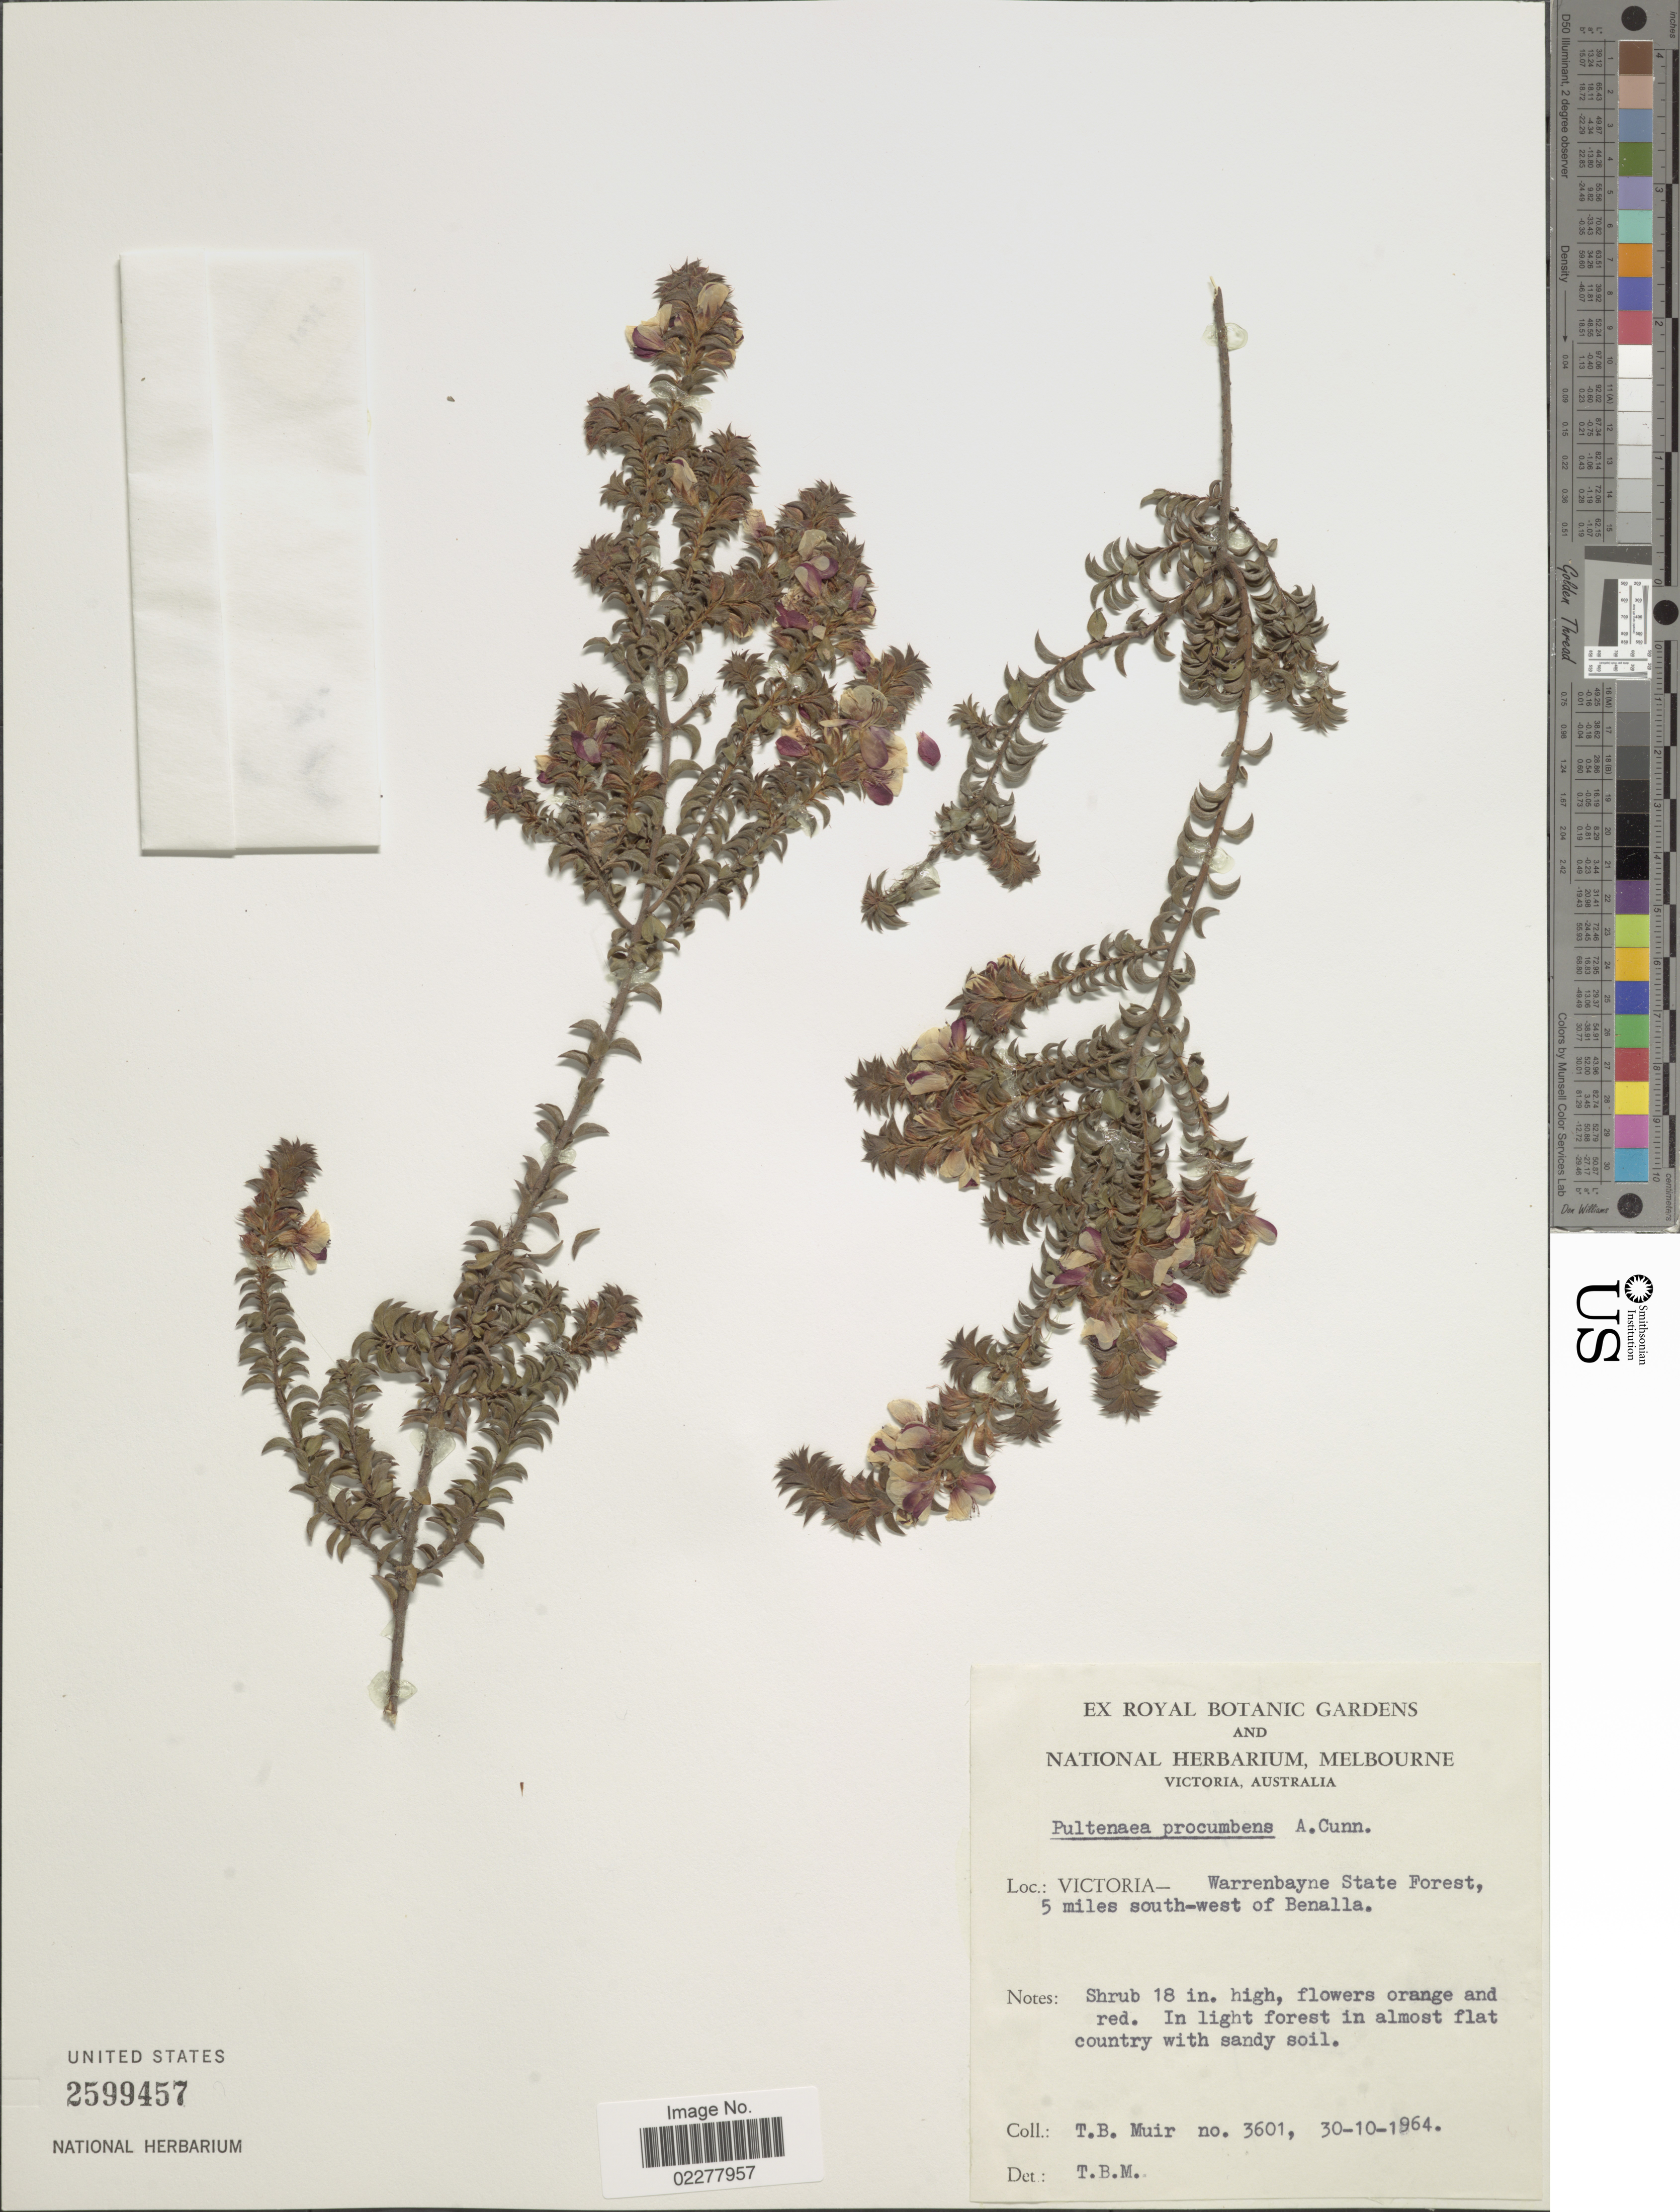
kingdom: Plantae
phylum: Tracheophyta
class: Magnoliopsida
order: Fabales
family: Fabaceae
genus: Pultenaea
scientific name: Pultenaea procumbens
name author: A. Cunn.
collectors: T. Muir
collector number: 3601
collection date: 1964-10-30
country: Australia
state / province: Victoria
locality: Victoria - Warrenbayne State Forest, 5 miles souith-west of Benalla.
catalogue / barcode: US 2599457